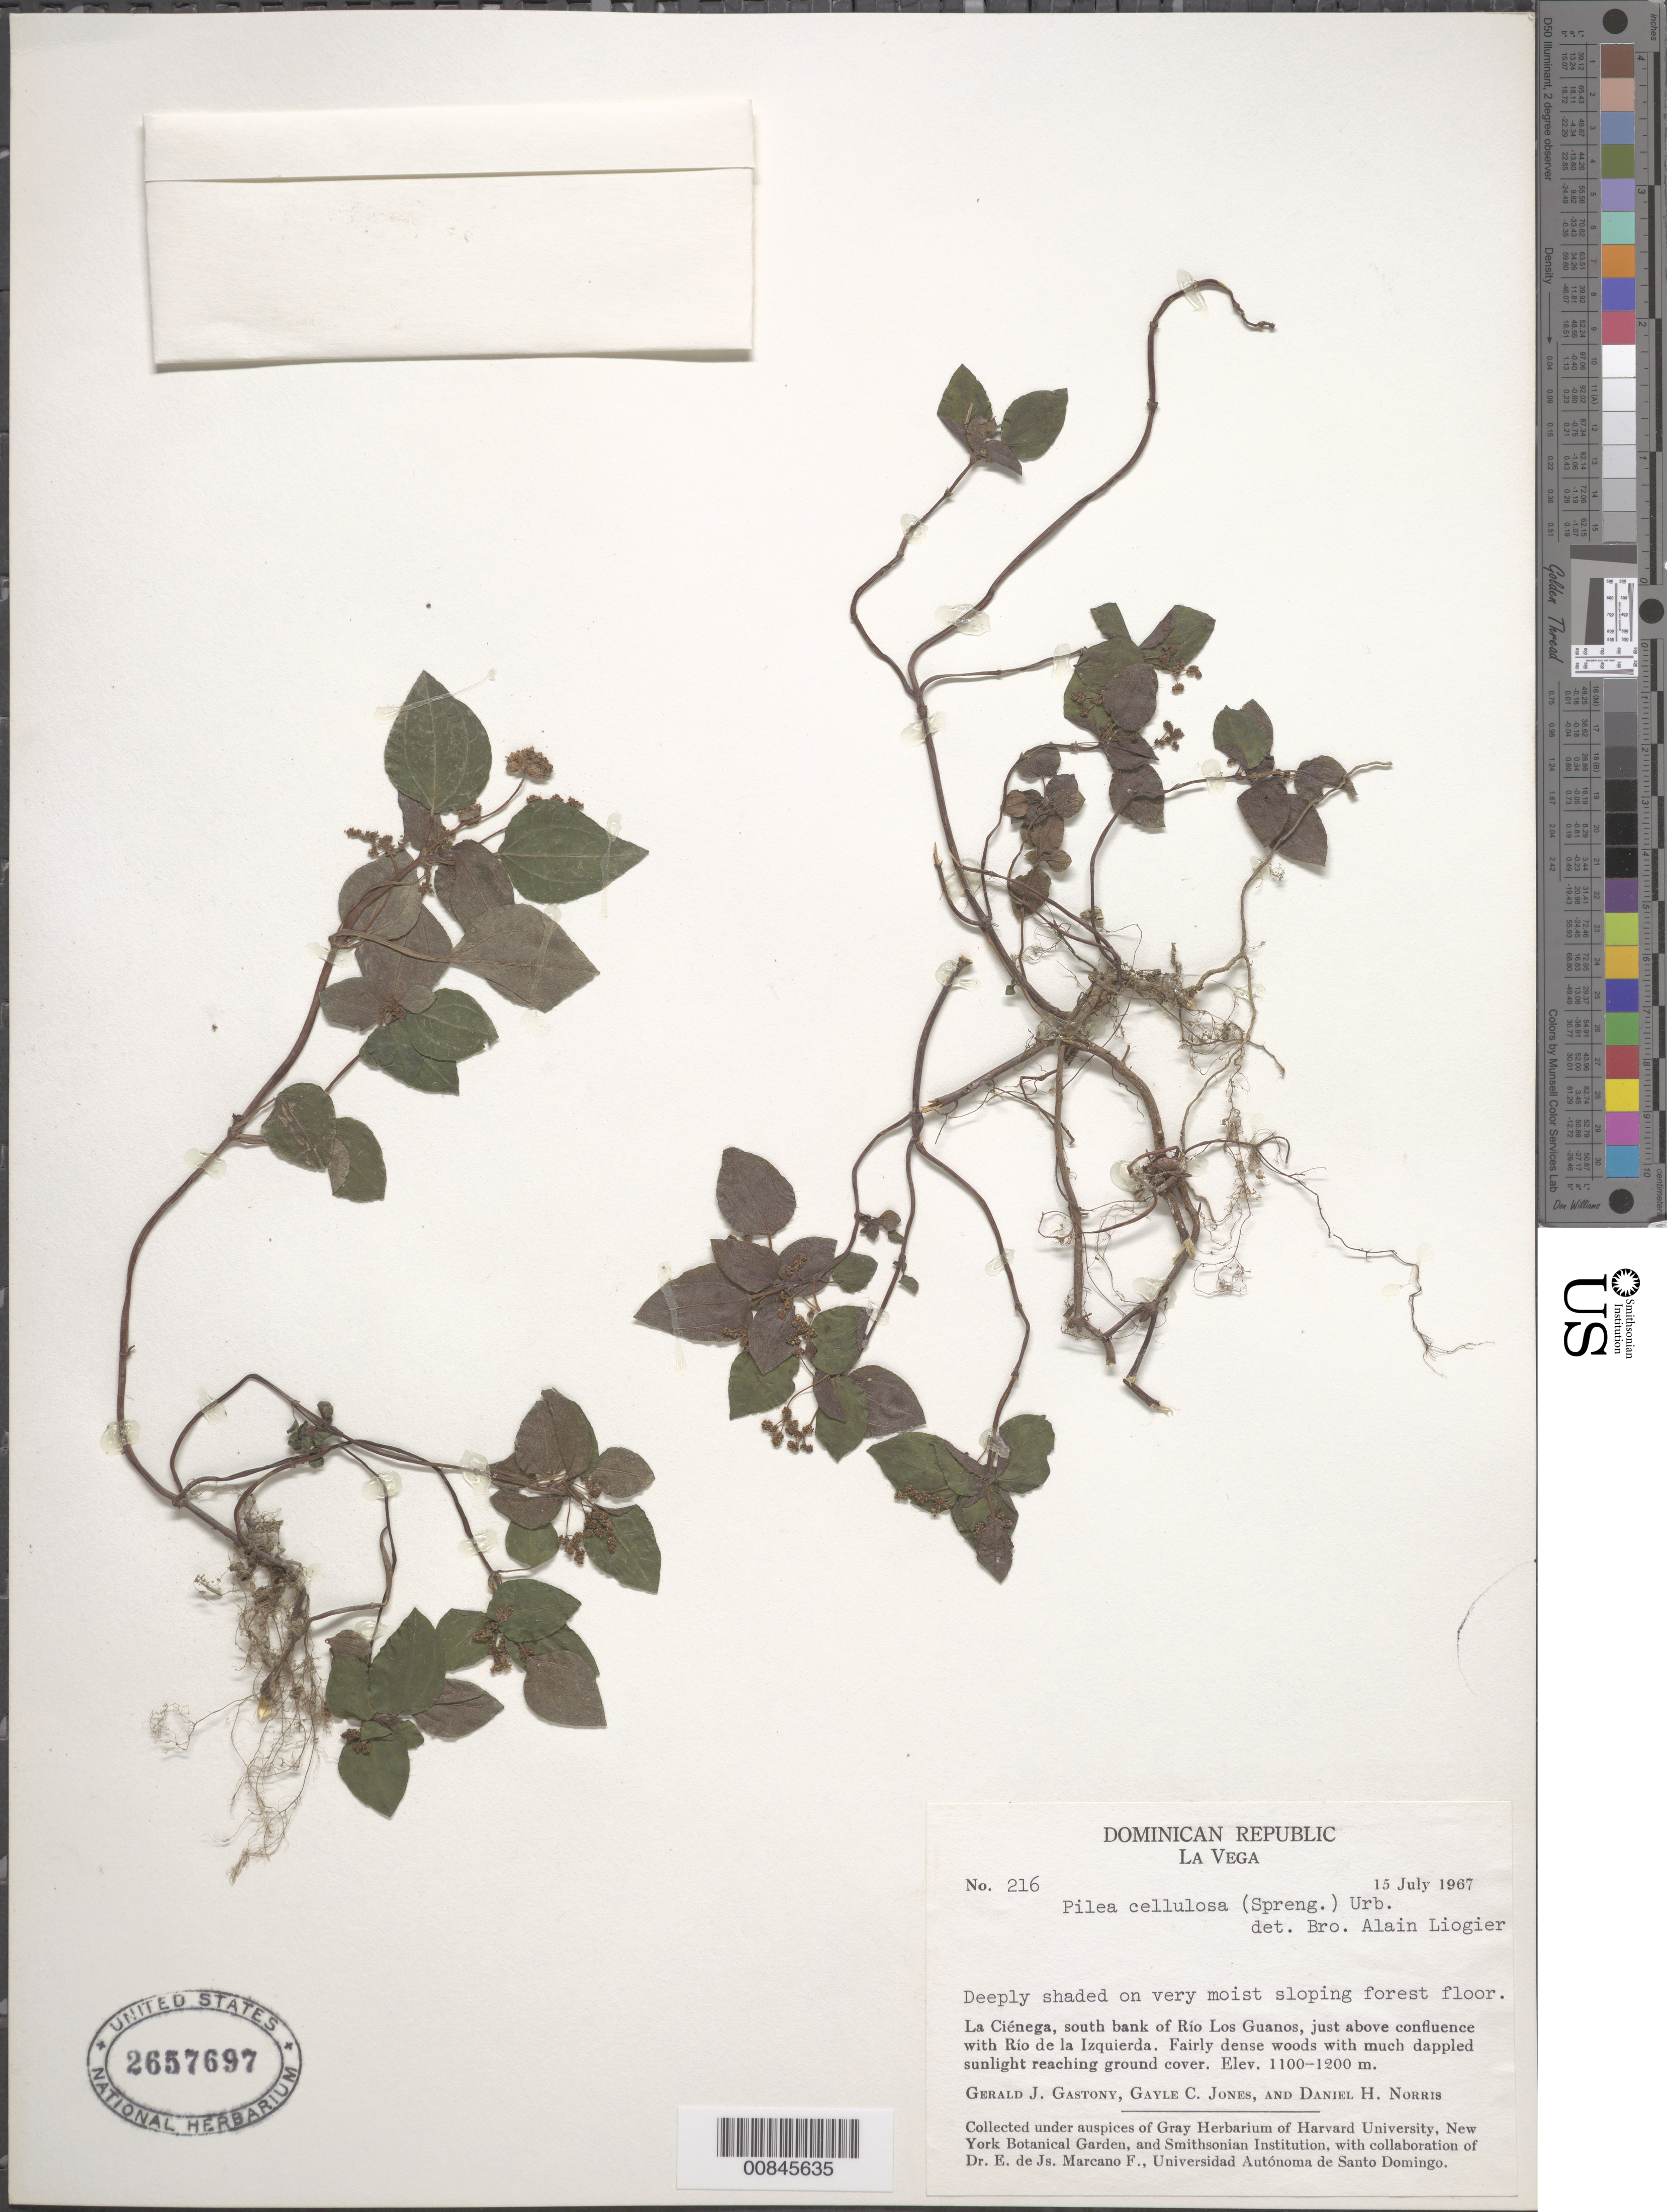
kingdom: Plantae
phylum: Tracheophyta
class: Magnoliopsida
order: Rosales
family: Urticaceae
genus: Pilea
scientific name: Pilea cellulosa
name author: Urb.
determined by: Liogier, Alain H.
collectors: G. Gastony, G. C. Jones & D. H. Norris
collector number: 216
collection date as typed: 15 Jul 1967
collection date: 1967-07-15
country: Dominican Republic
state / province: La Vega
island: Hispaniola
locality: La Ciénaga, south bank of Río Los Guanos, just above confluence with Río de la Izquierda.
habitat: Deeply shaded on very moist sloping forest floor. Fairly dense woods with much dappled sunlight reaching ground cover.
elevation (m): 1100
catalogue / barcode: US 2657697